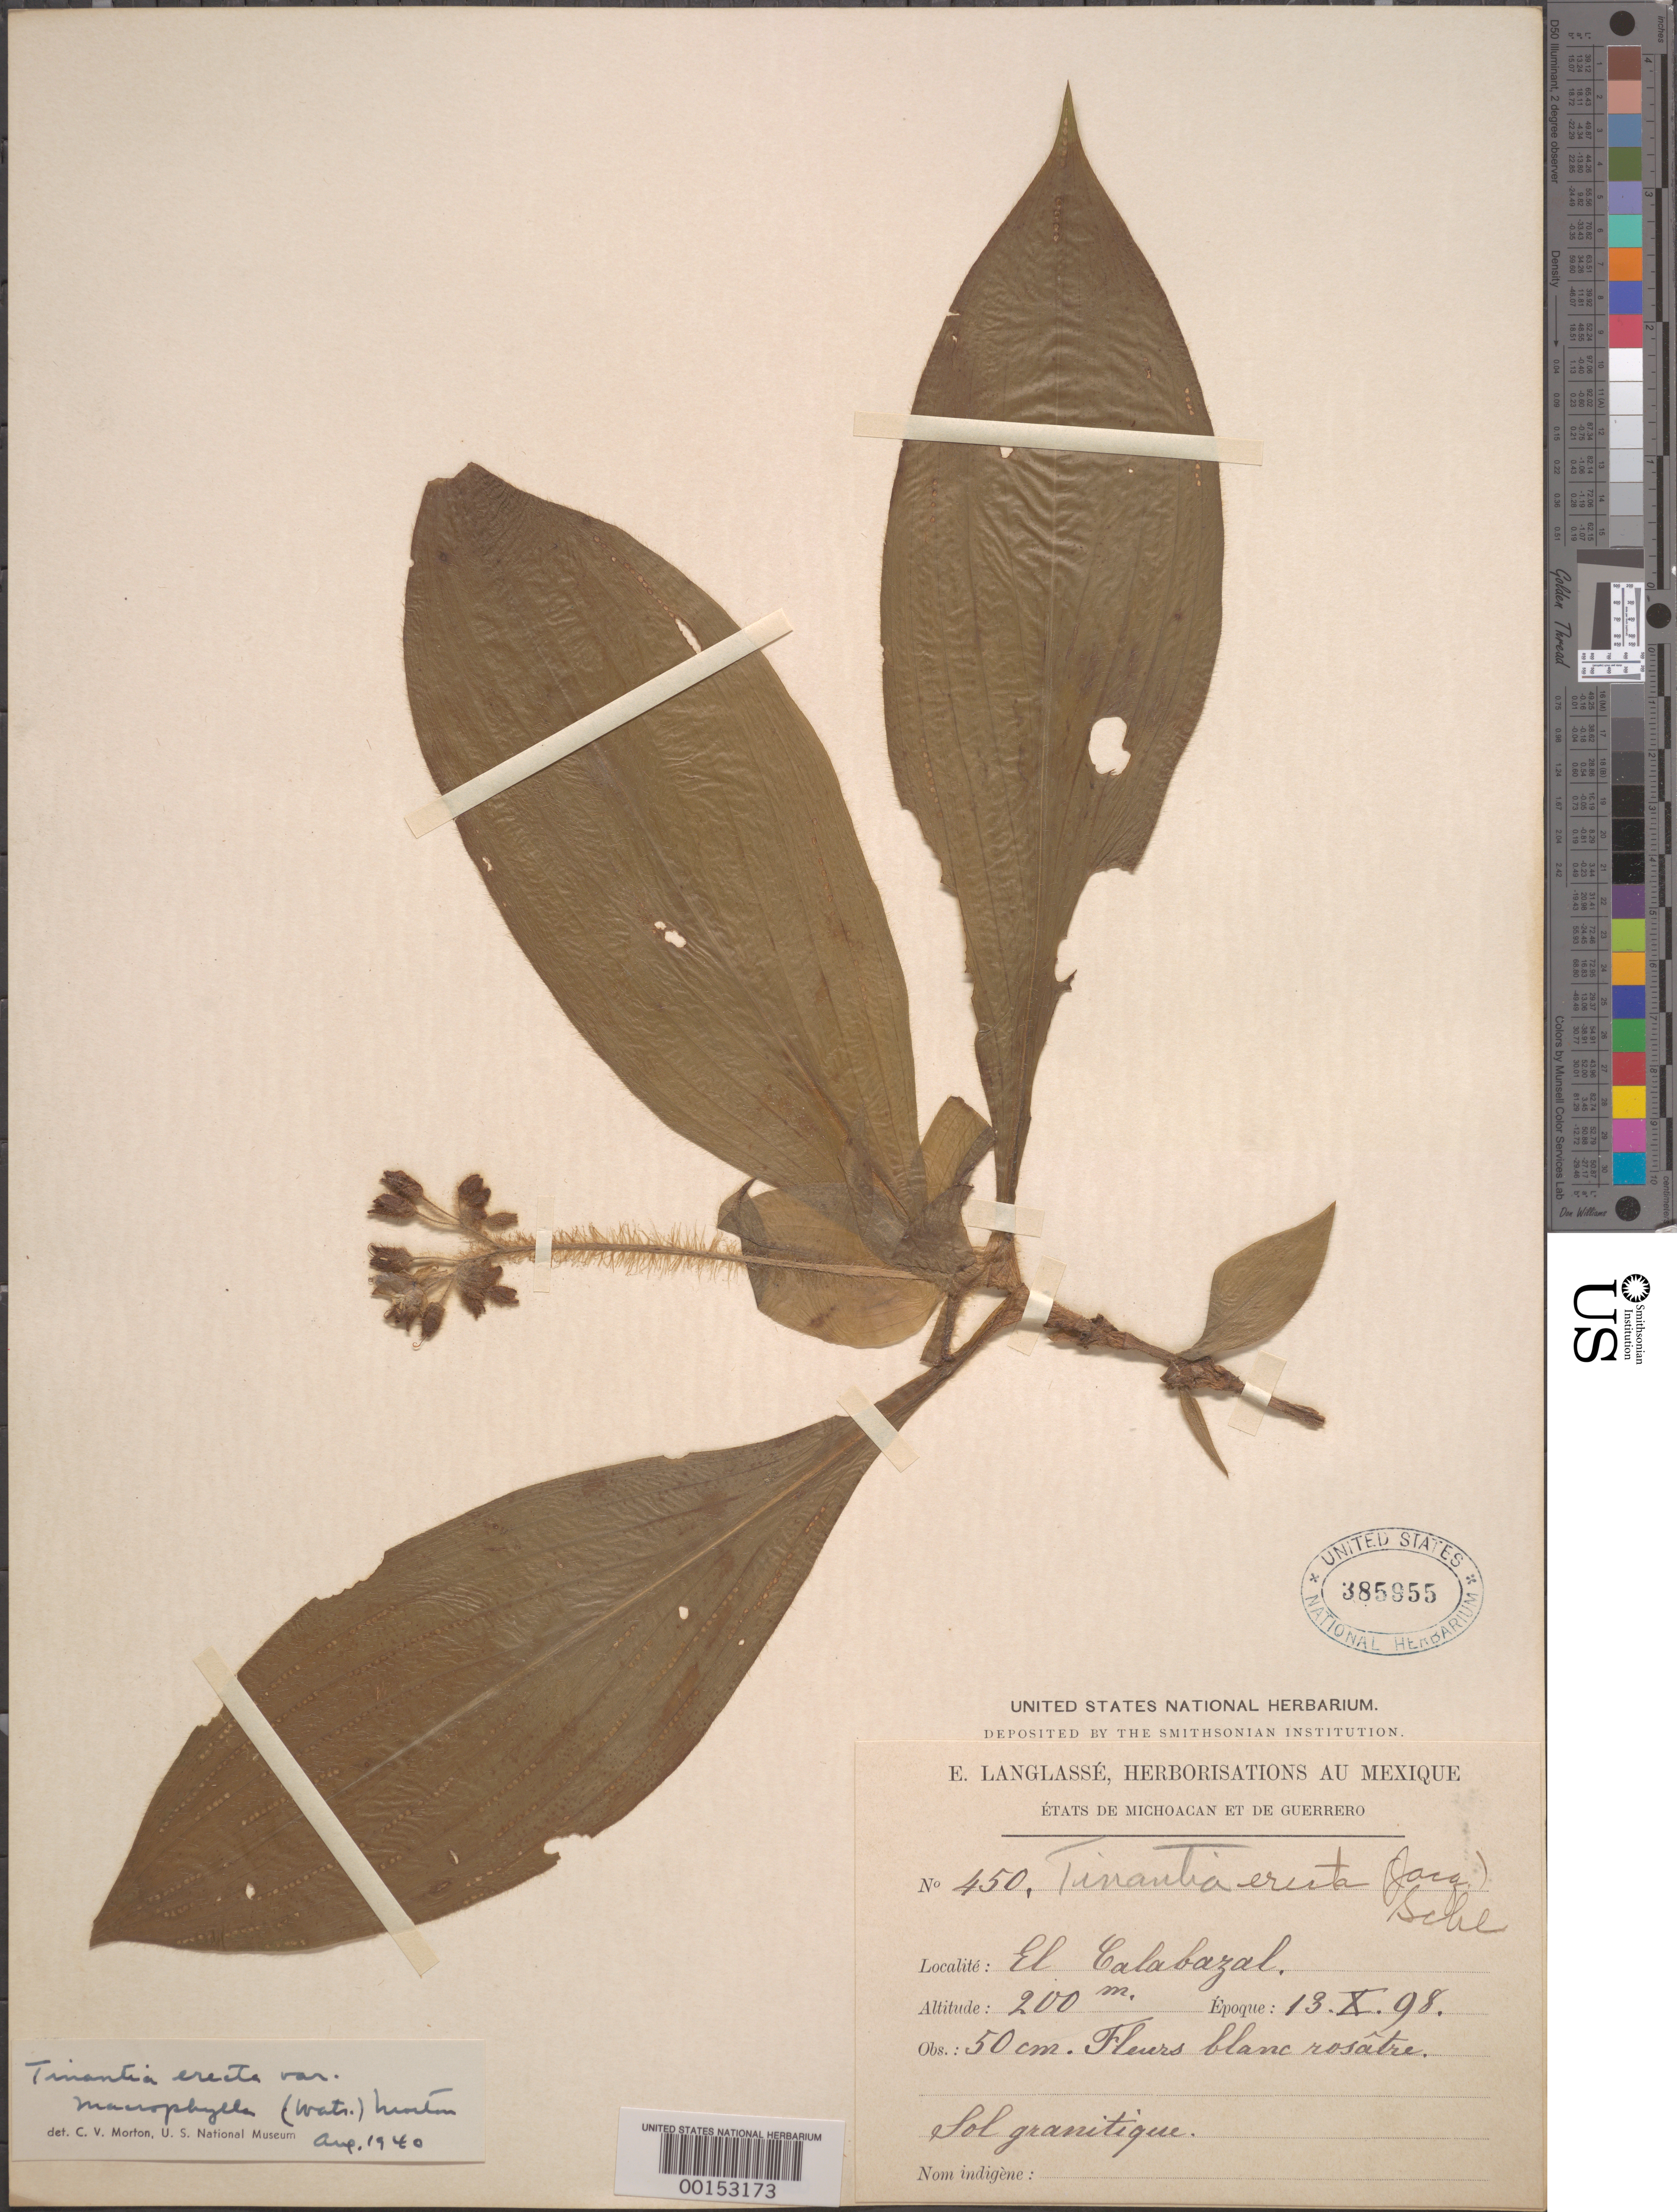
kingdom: Plantae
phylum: Tracheophyta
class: Liliopsida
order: Commelinales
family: Commelinaceae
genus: Tinantia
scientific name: Tinantia erecta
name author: (Jacq.) Fenzl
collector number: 450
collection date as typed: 13 Oct 1898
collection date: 1898-10-13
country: Mexico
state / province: Guerrero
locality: El Calabazal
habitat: Granite outcrop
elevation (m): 200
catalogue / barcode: US 385955